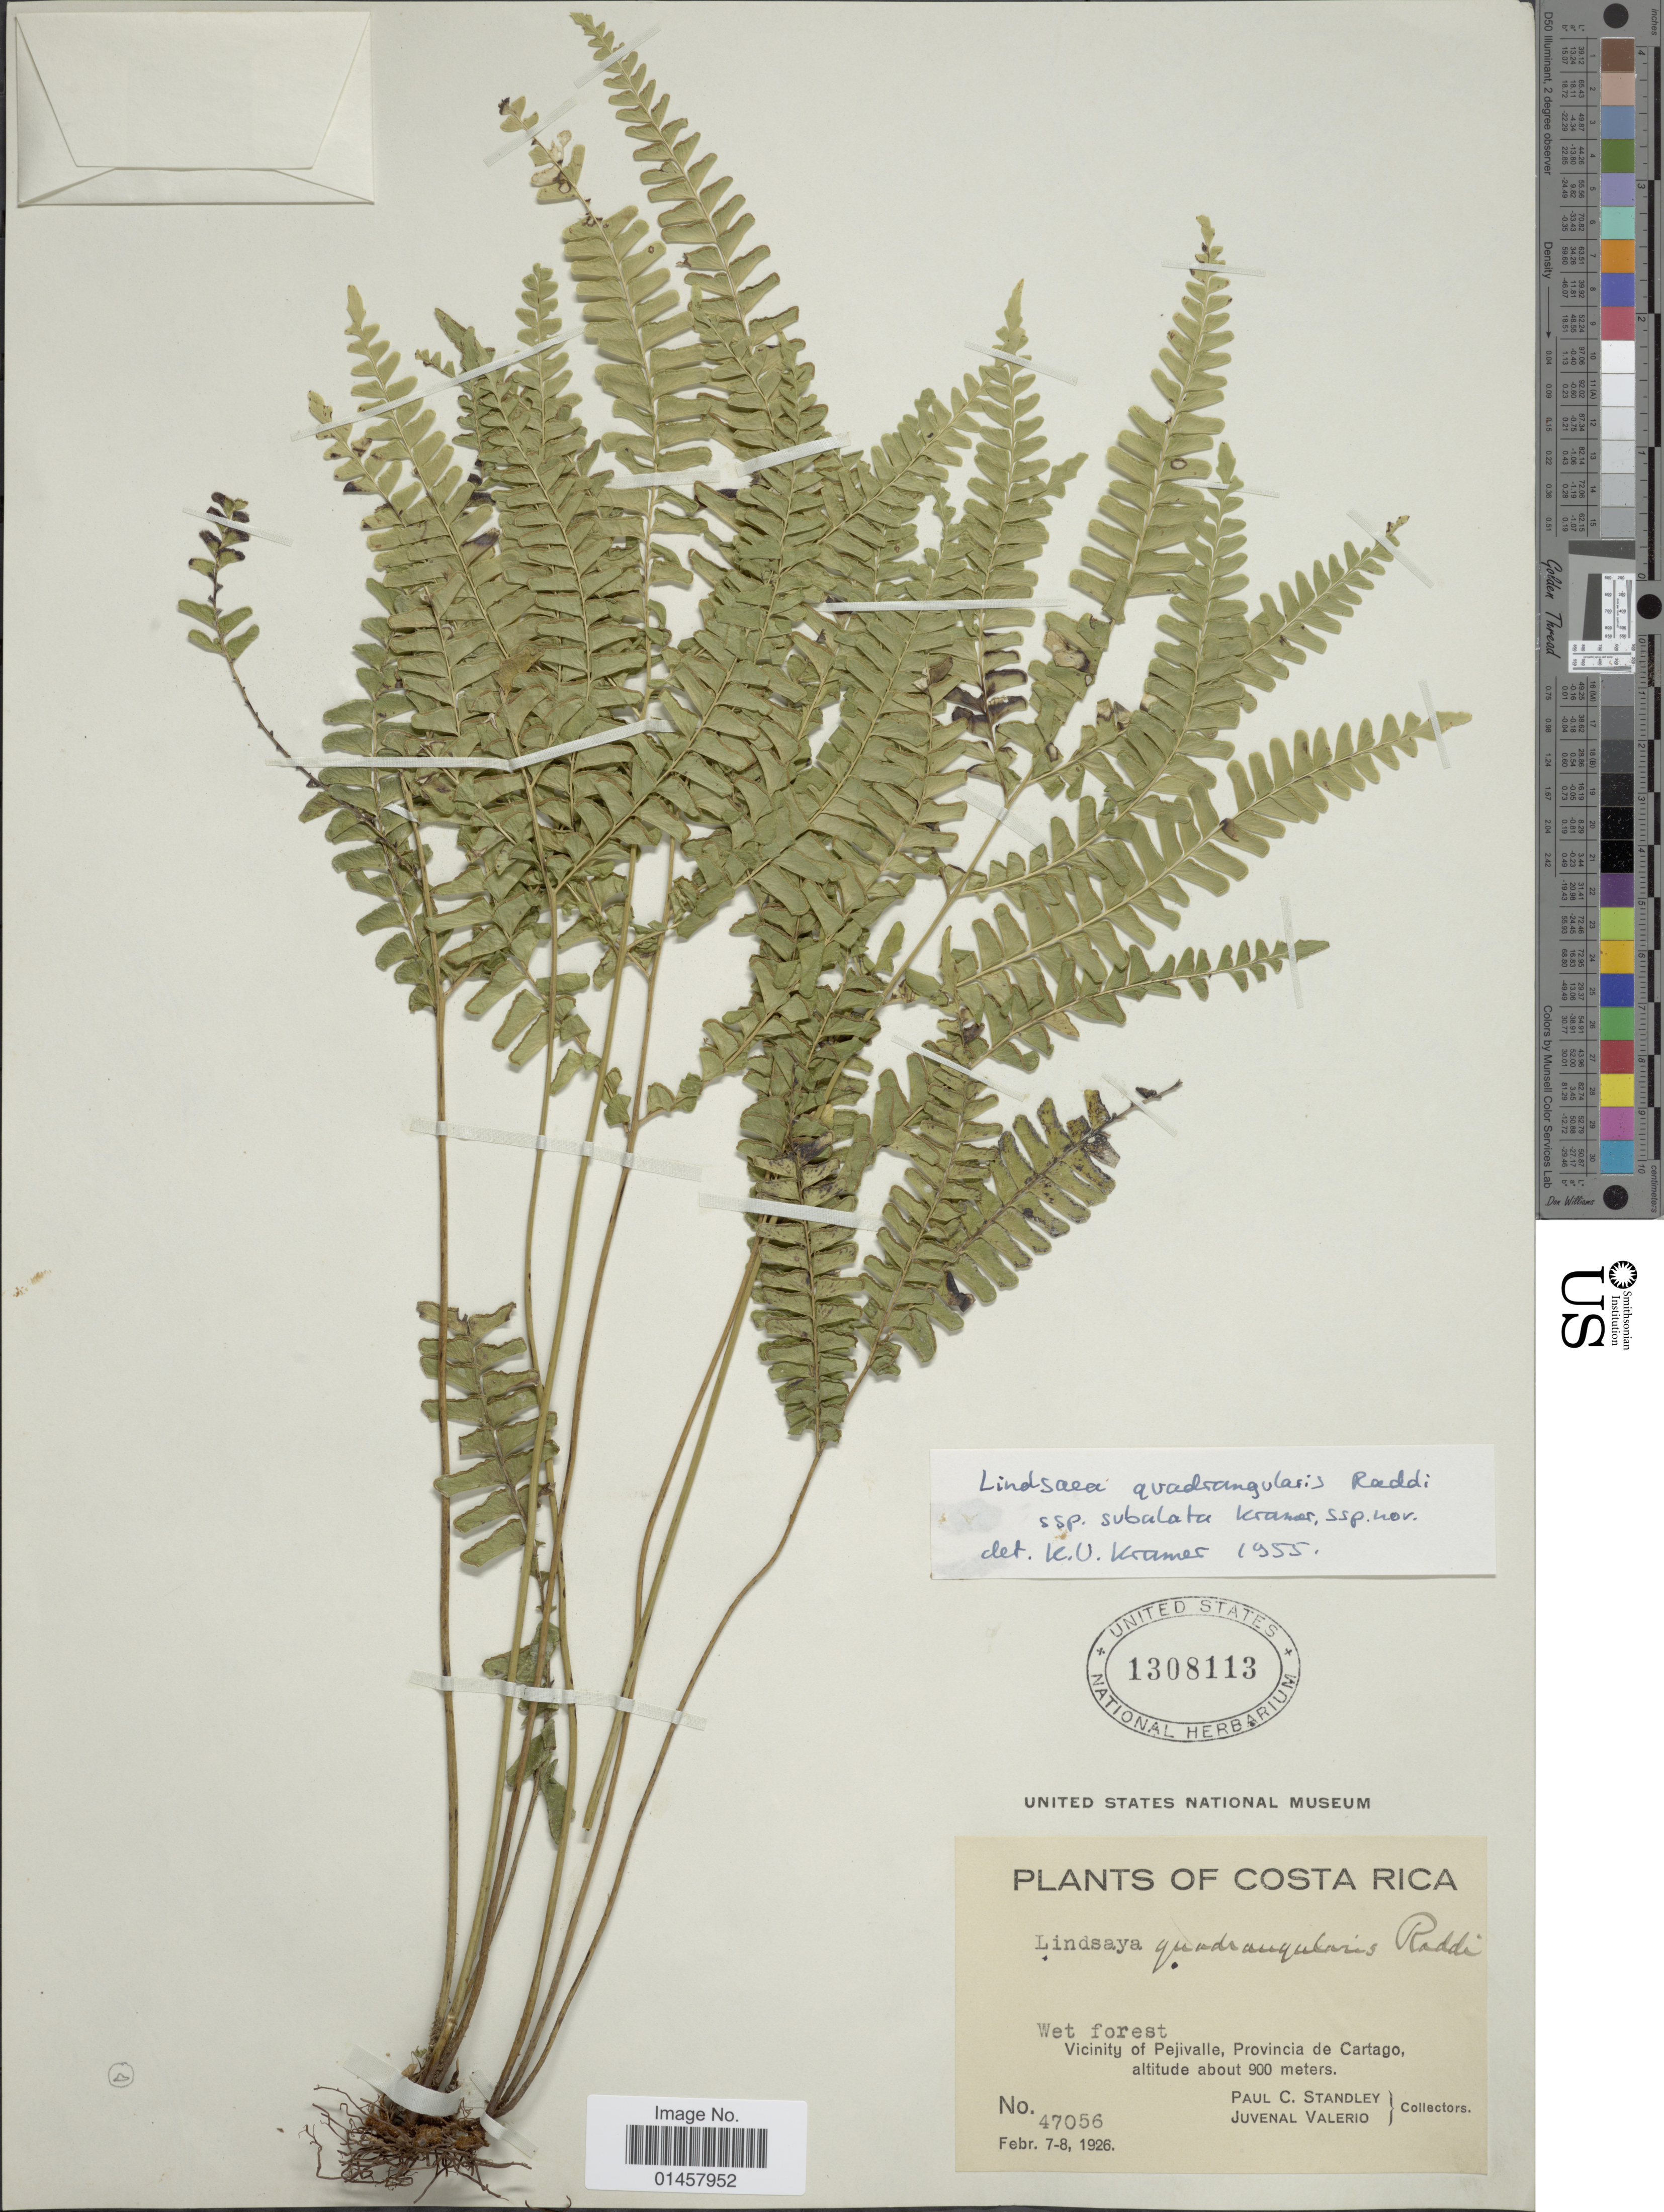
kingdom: Plantae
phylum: Tracheophyta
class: Polypodiopsida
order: Polypodiales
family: Lindsaeaceae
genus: Lindsaea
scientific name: Lindsaea quadrangularis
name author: Raddi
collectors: P. C. Standley & J. Valerio R.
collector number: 47056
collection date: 1926-02-07/1926-02-08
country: Costa Rica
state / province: Cartago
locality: Vicinity of pejivalle, Provincia de Cartago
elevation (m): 900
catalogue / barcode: US 1308113